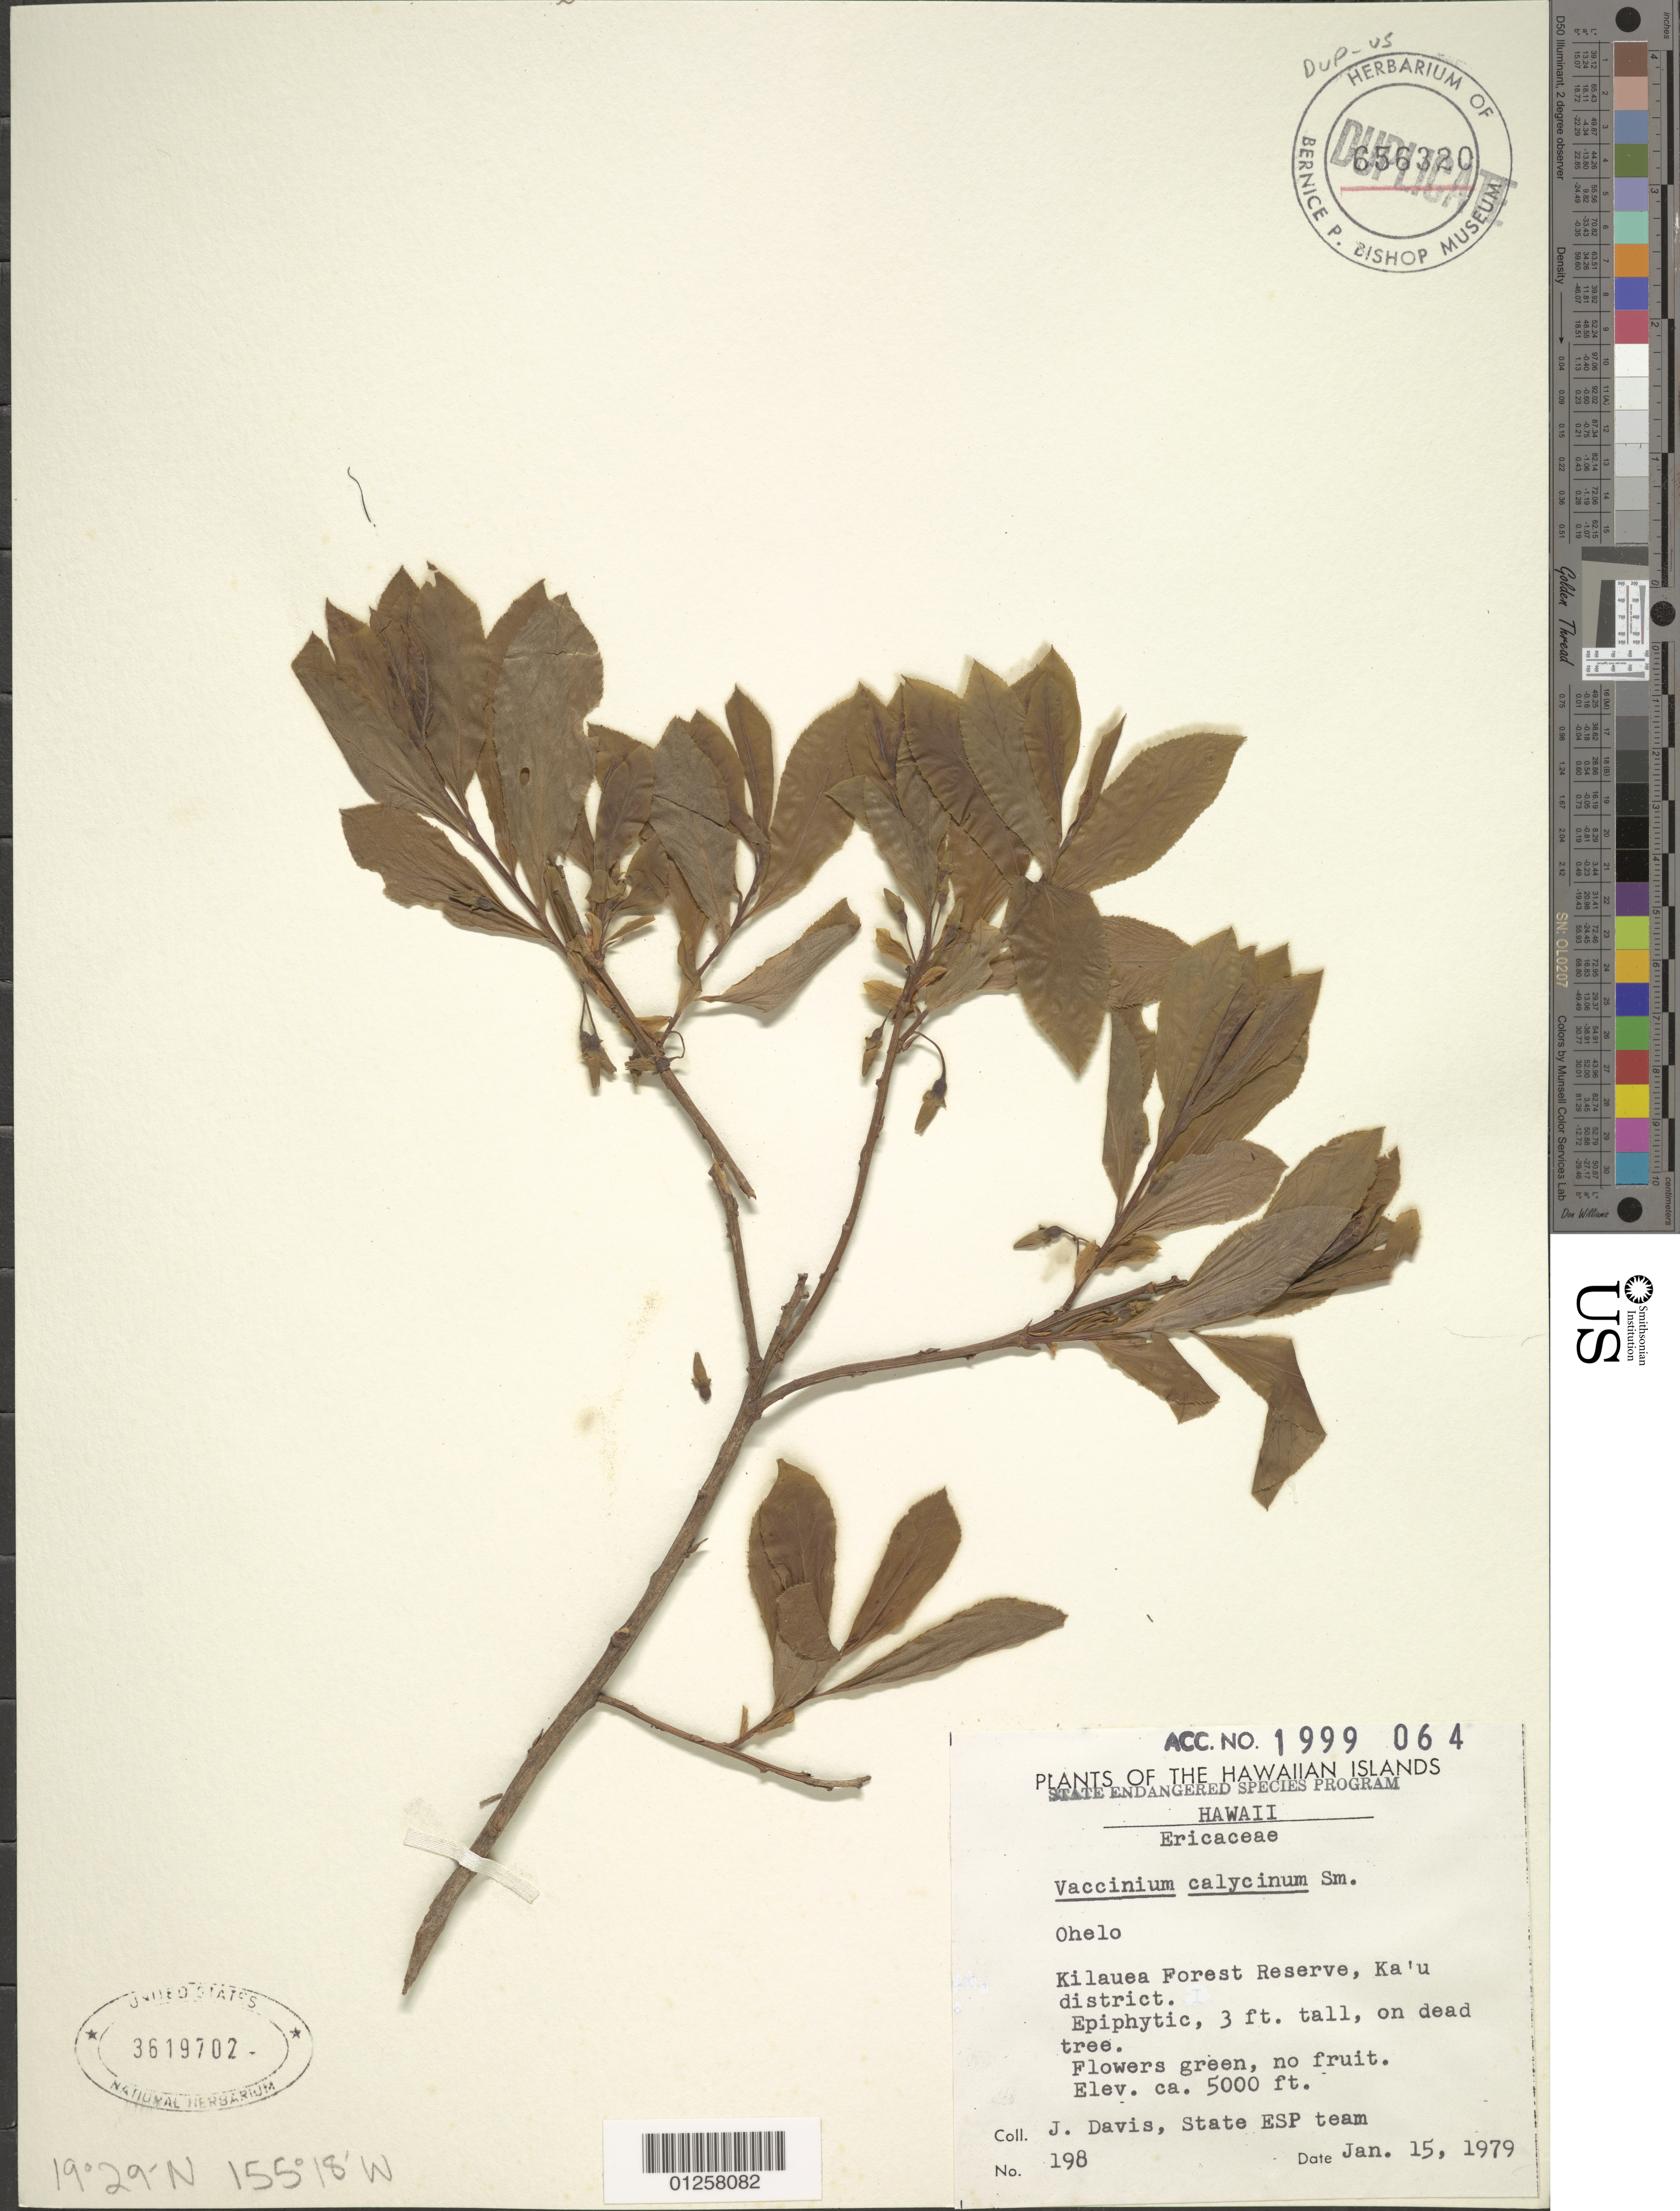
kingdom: Plantae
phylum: Tracheophyta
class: Magnoliopsida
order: Ericales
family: Ericaceae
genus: Vaccinium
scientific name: Vaccinium calycinum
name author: Sm.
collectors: J. Davis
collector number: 198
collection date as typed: Jan 15, 1979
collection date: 1979-01-15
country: United States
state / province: Hawaii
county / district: Hawaii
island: Hawaii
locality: Kilauea Forest Reserve. Ka'u district.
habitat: On dead tree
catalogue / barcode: US 3619702